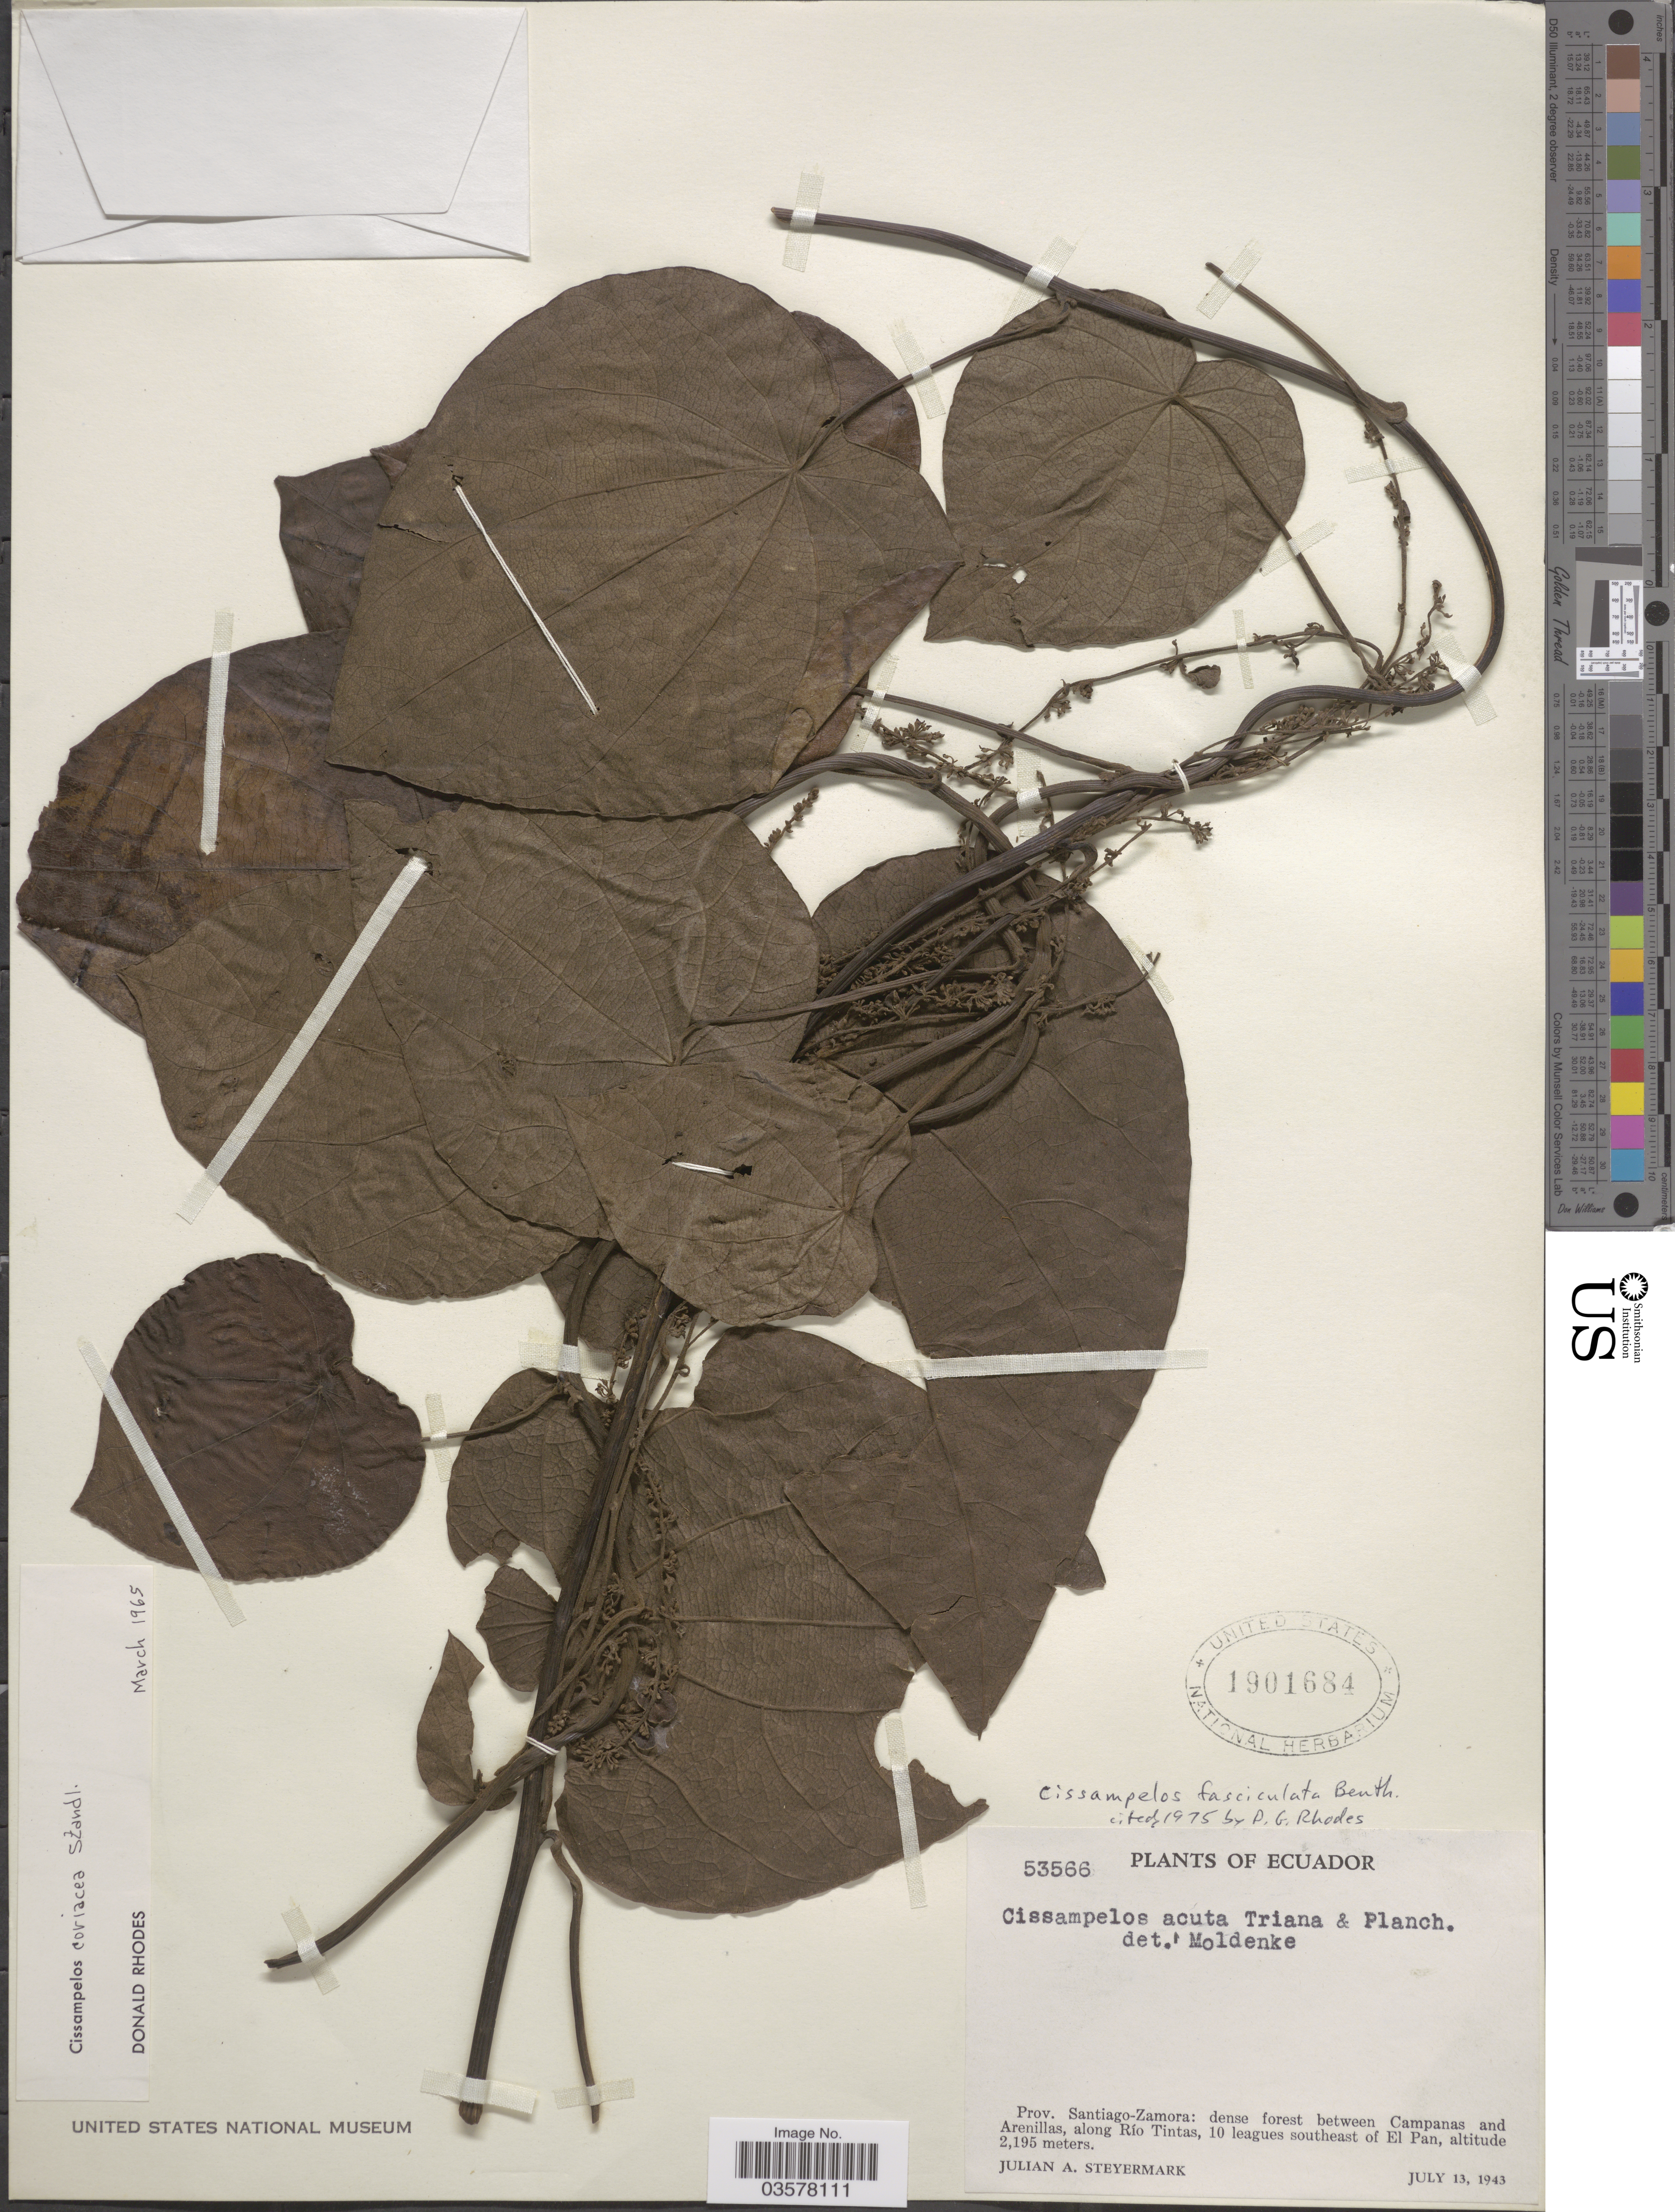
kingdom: Plantae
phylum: Tracheophyta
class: Magnoliopsida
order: Ranunculales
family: Menispermaceae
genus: Cissampelos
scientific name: Cissampelos fasciculata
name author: Benth.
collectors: J. Steyermark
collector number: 53566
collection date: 1943-07-13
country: Ecuador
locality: Prov. Santiago-Zamora: dense forest between Campanas and Arenillas, along Río Tintas, 10 leagues southeast of El Pan.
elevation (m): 2195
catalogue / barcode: US 1901684